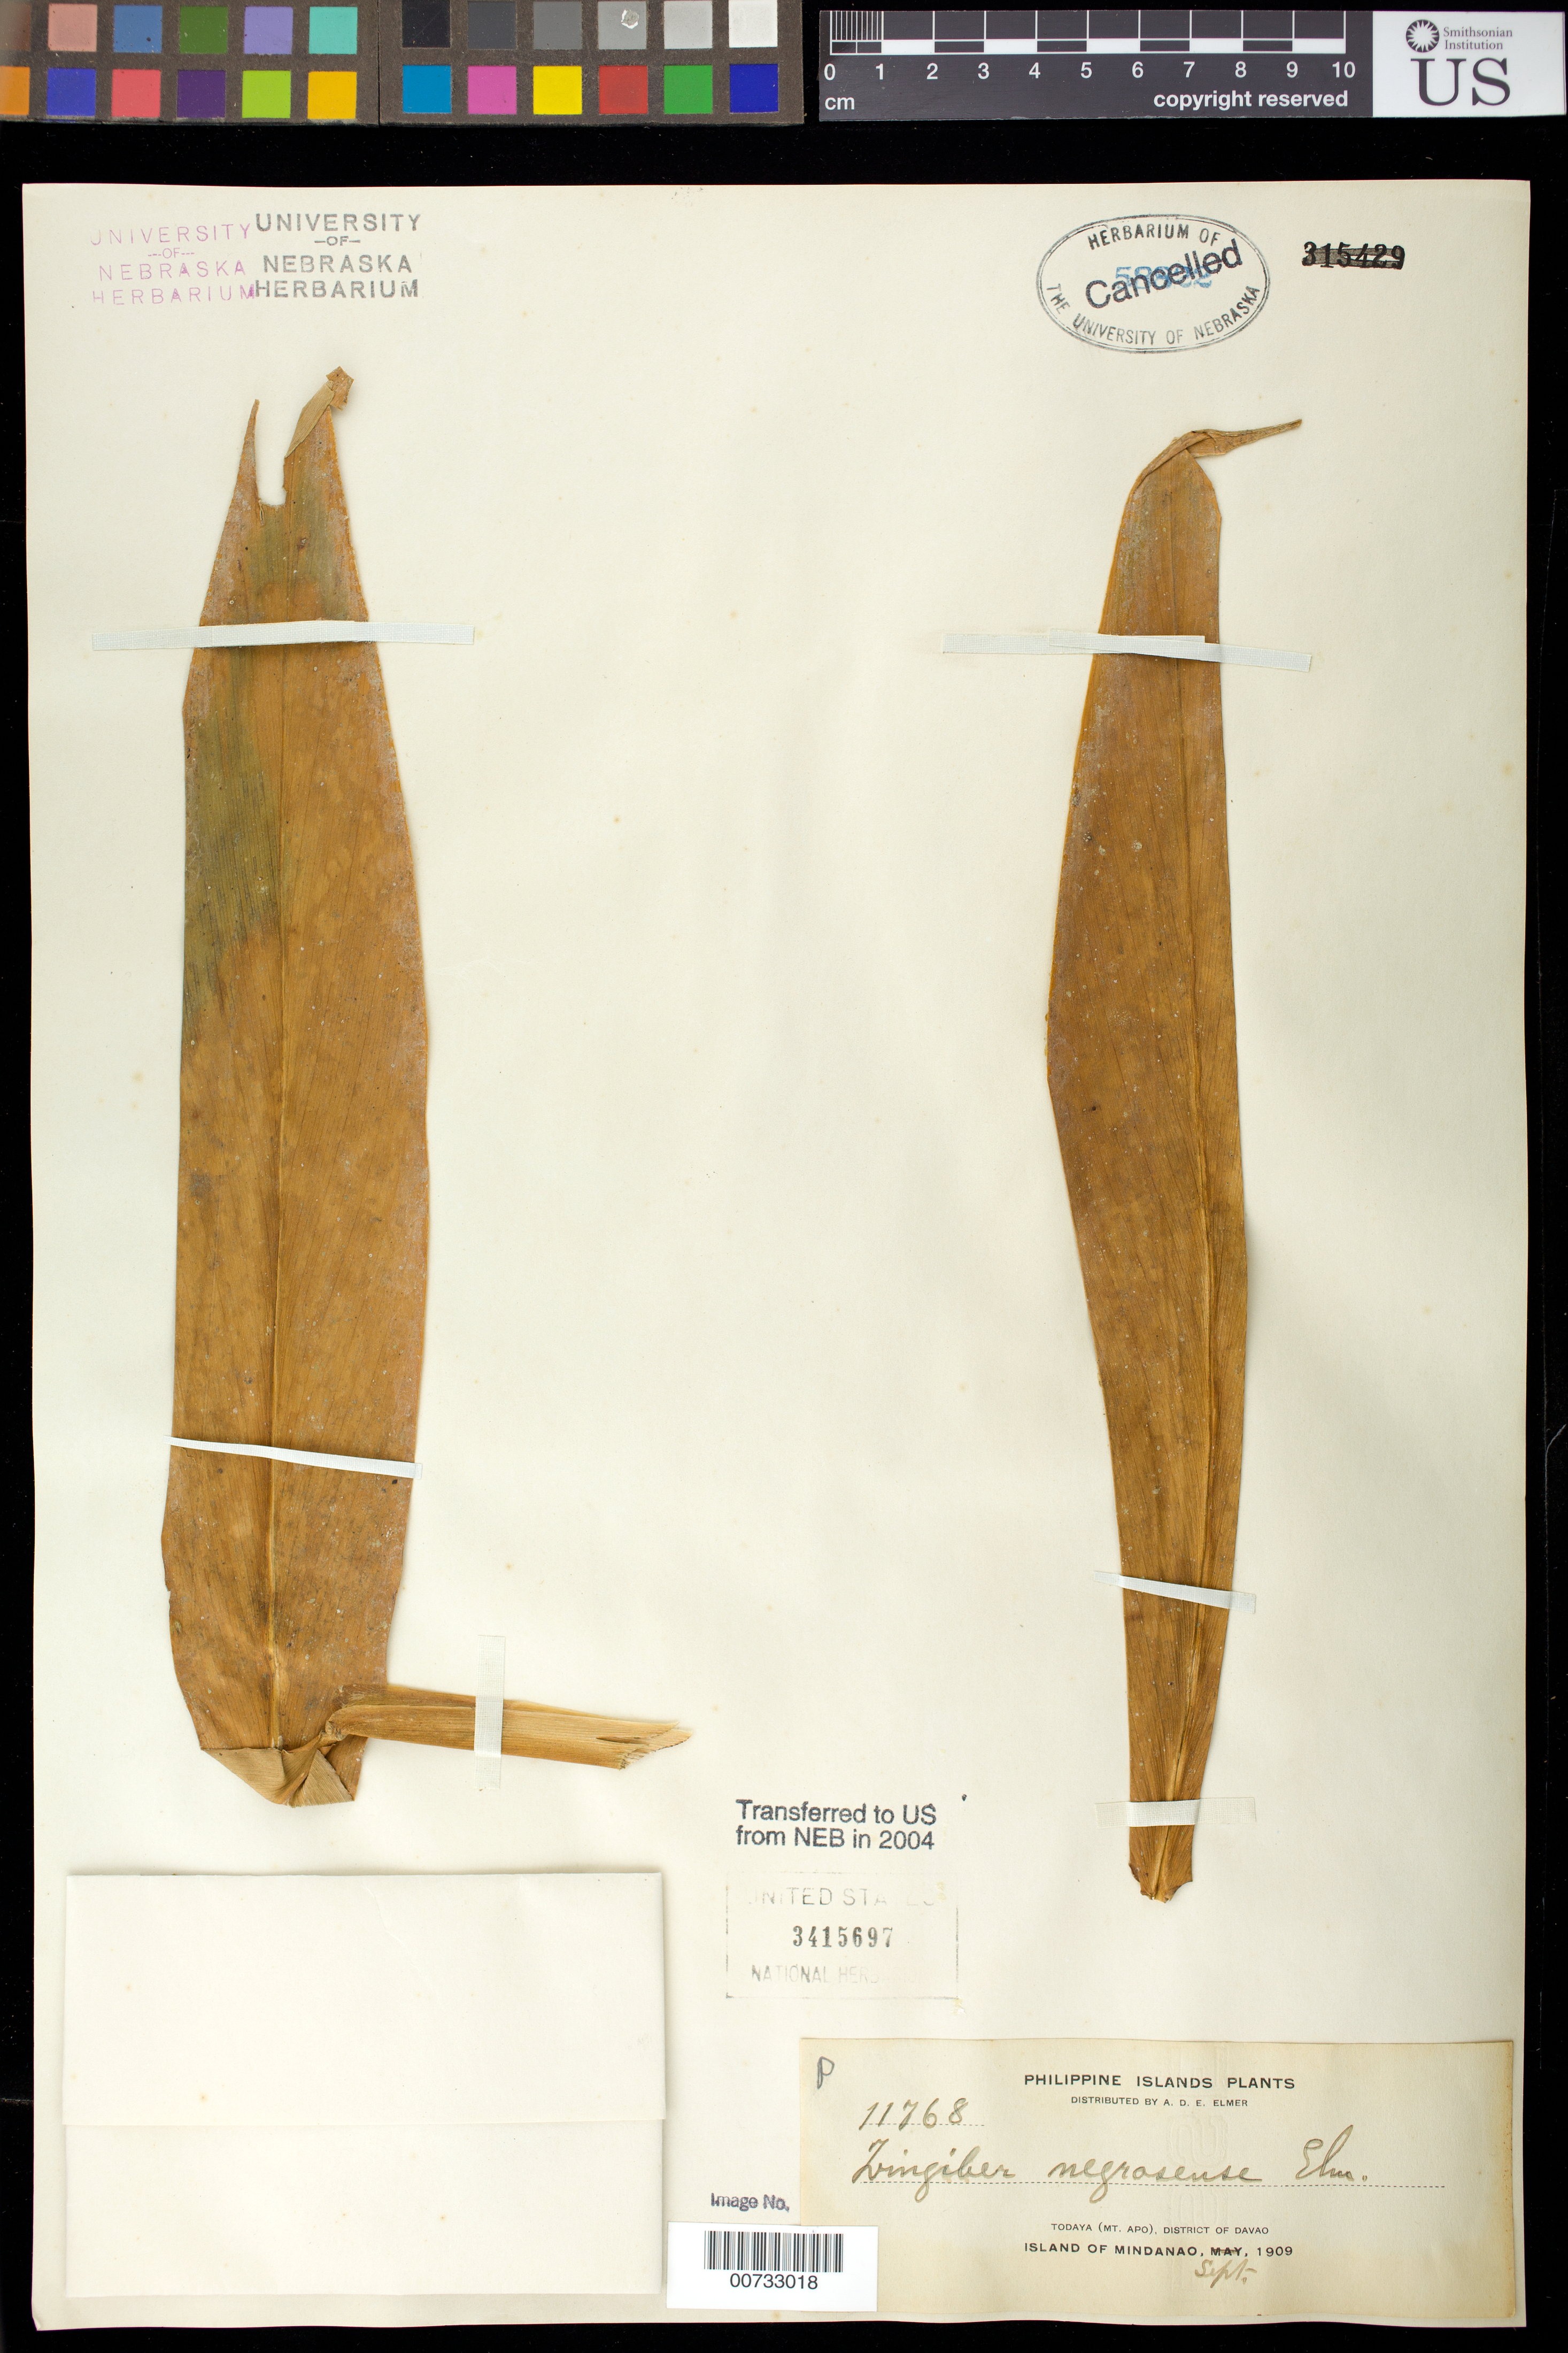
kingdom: Plantae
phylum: Tracheophyta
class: Liliopsida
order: Zingiberales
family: Zingiberaceae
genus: Zingiber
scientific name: Zingiber negrosense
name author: Elmer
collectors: A. D. E. Elmer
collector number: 11768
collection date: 1909-09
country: Philippines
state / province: Davao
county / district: Davao del Sur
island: Mindanao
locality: Todaya (Mt. Apo)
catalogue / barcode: US 3415697